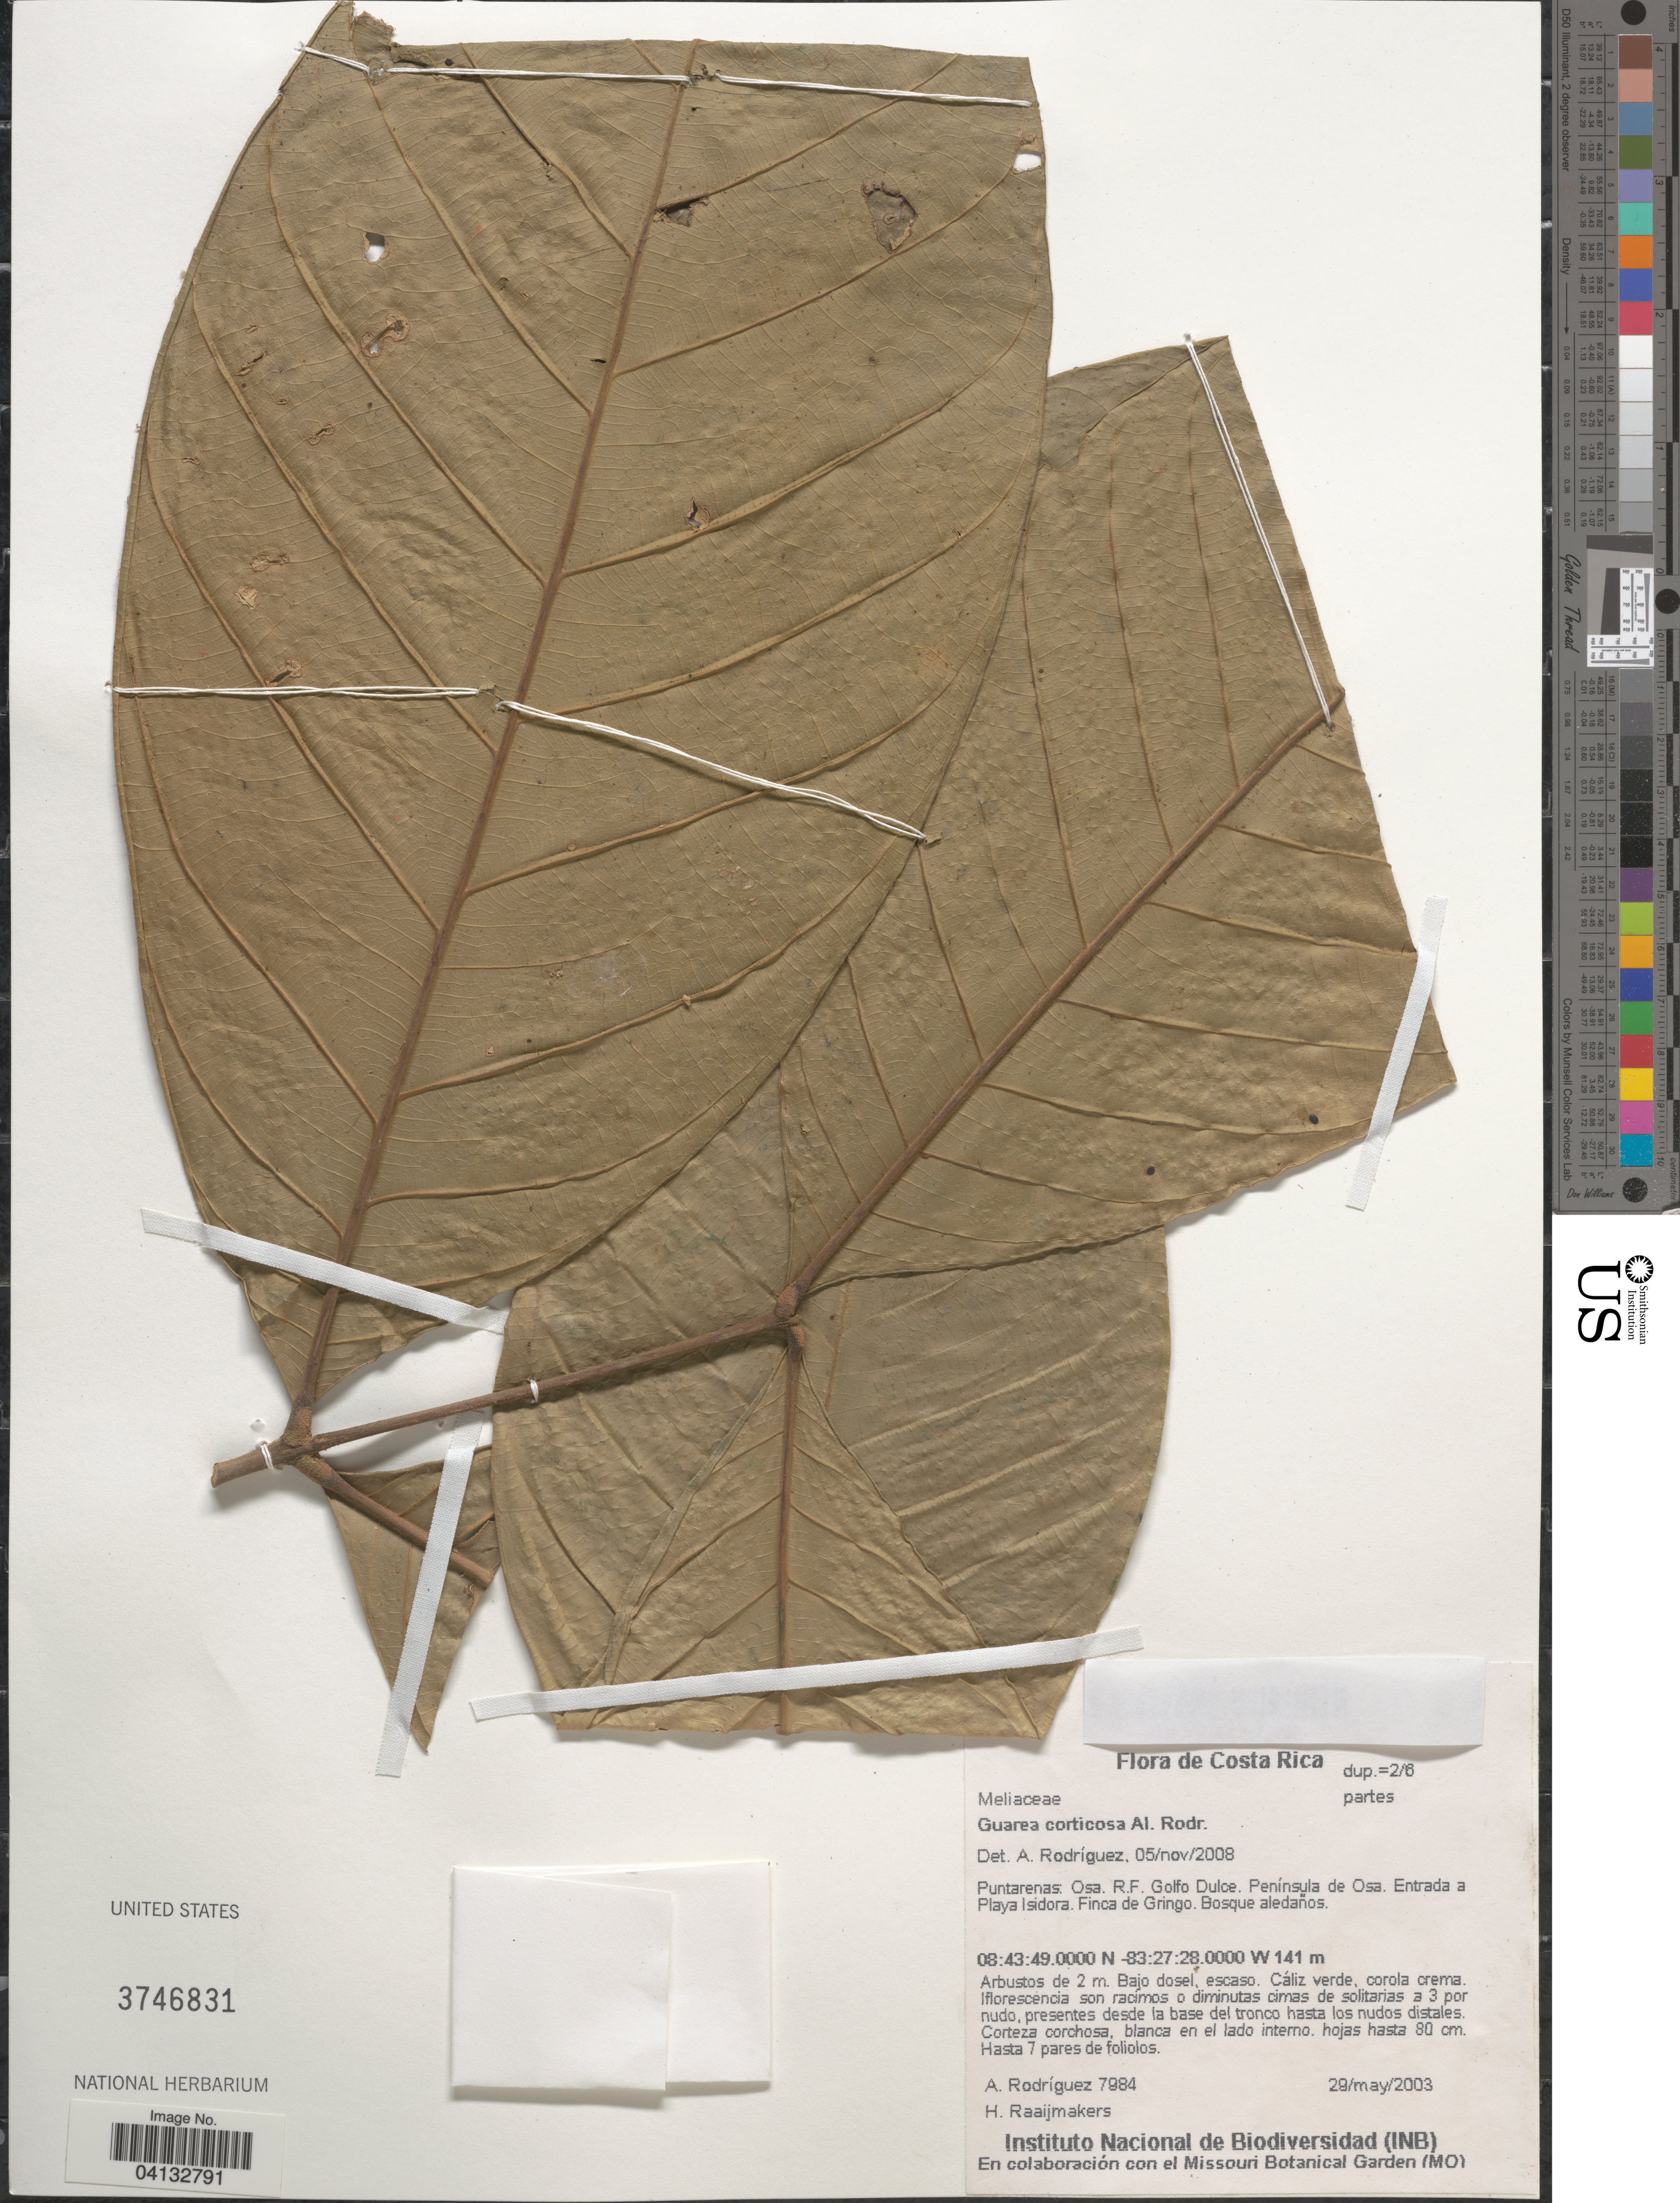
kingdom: Plantae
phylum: Tracheophyta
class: Magnoliopsida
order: Sapindales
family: Meliaceae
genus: Guarea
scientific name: Guarea corticosa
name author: Al. Rodr.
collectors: A. Rodríguez & H. Raaijmakers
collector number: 7984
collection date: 2003-05-29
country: Costa Rica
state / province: Puntarenas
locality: Osa. R.F. Golfo Dulce. Península de Osa. Entrada a Playa Isidora. Finca de Gringo. Bosque aledaños.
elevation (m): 141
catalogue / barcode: US 3746831